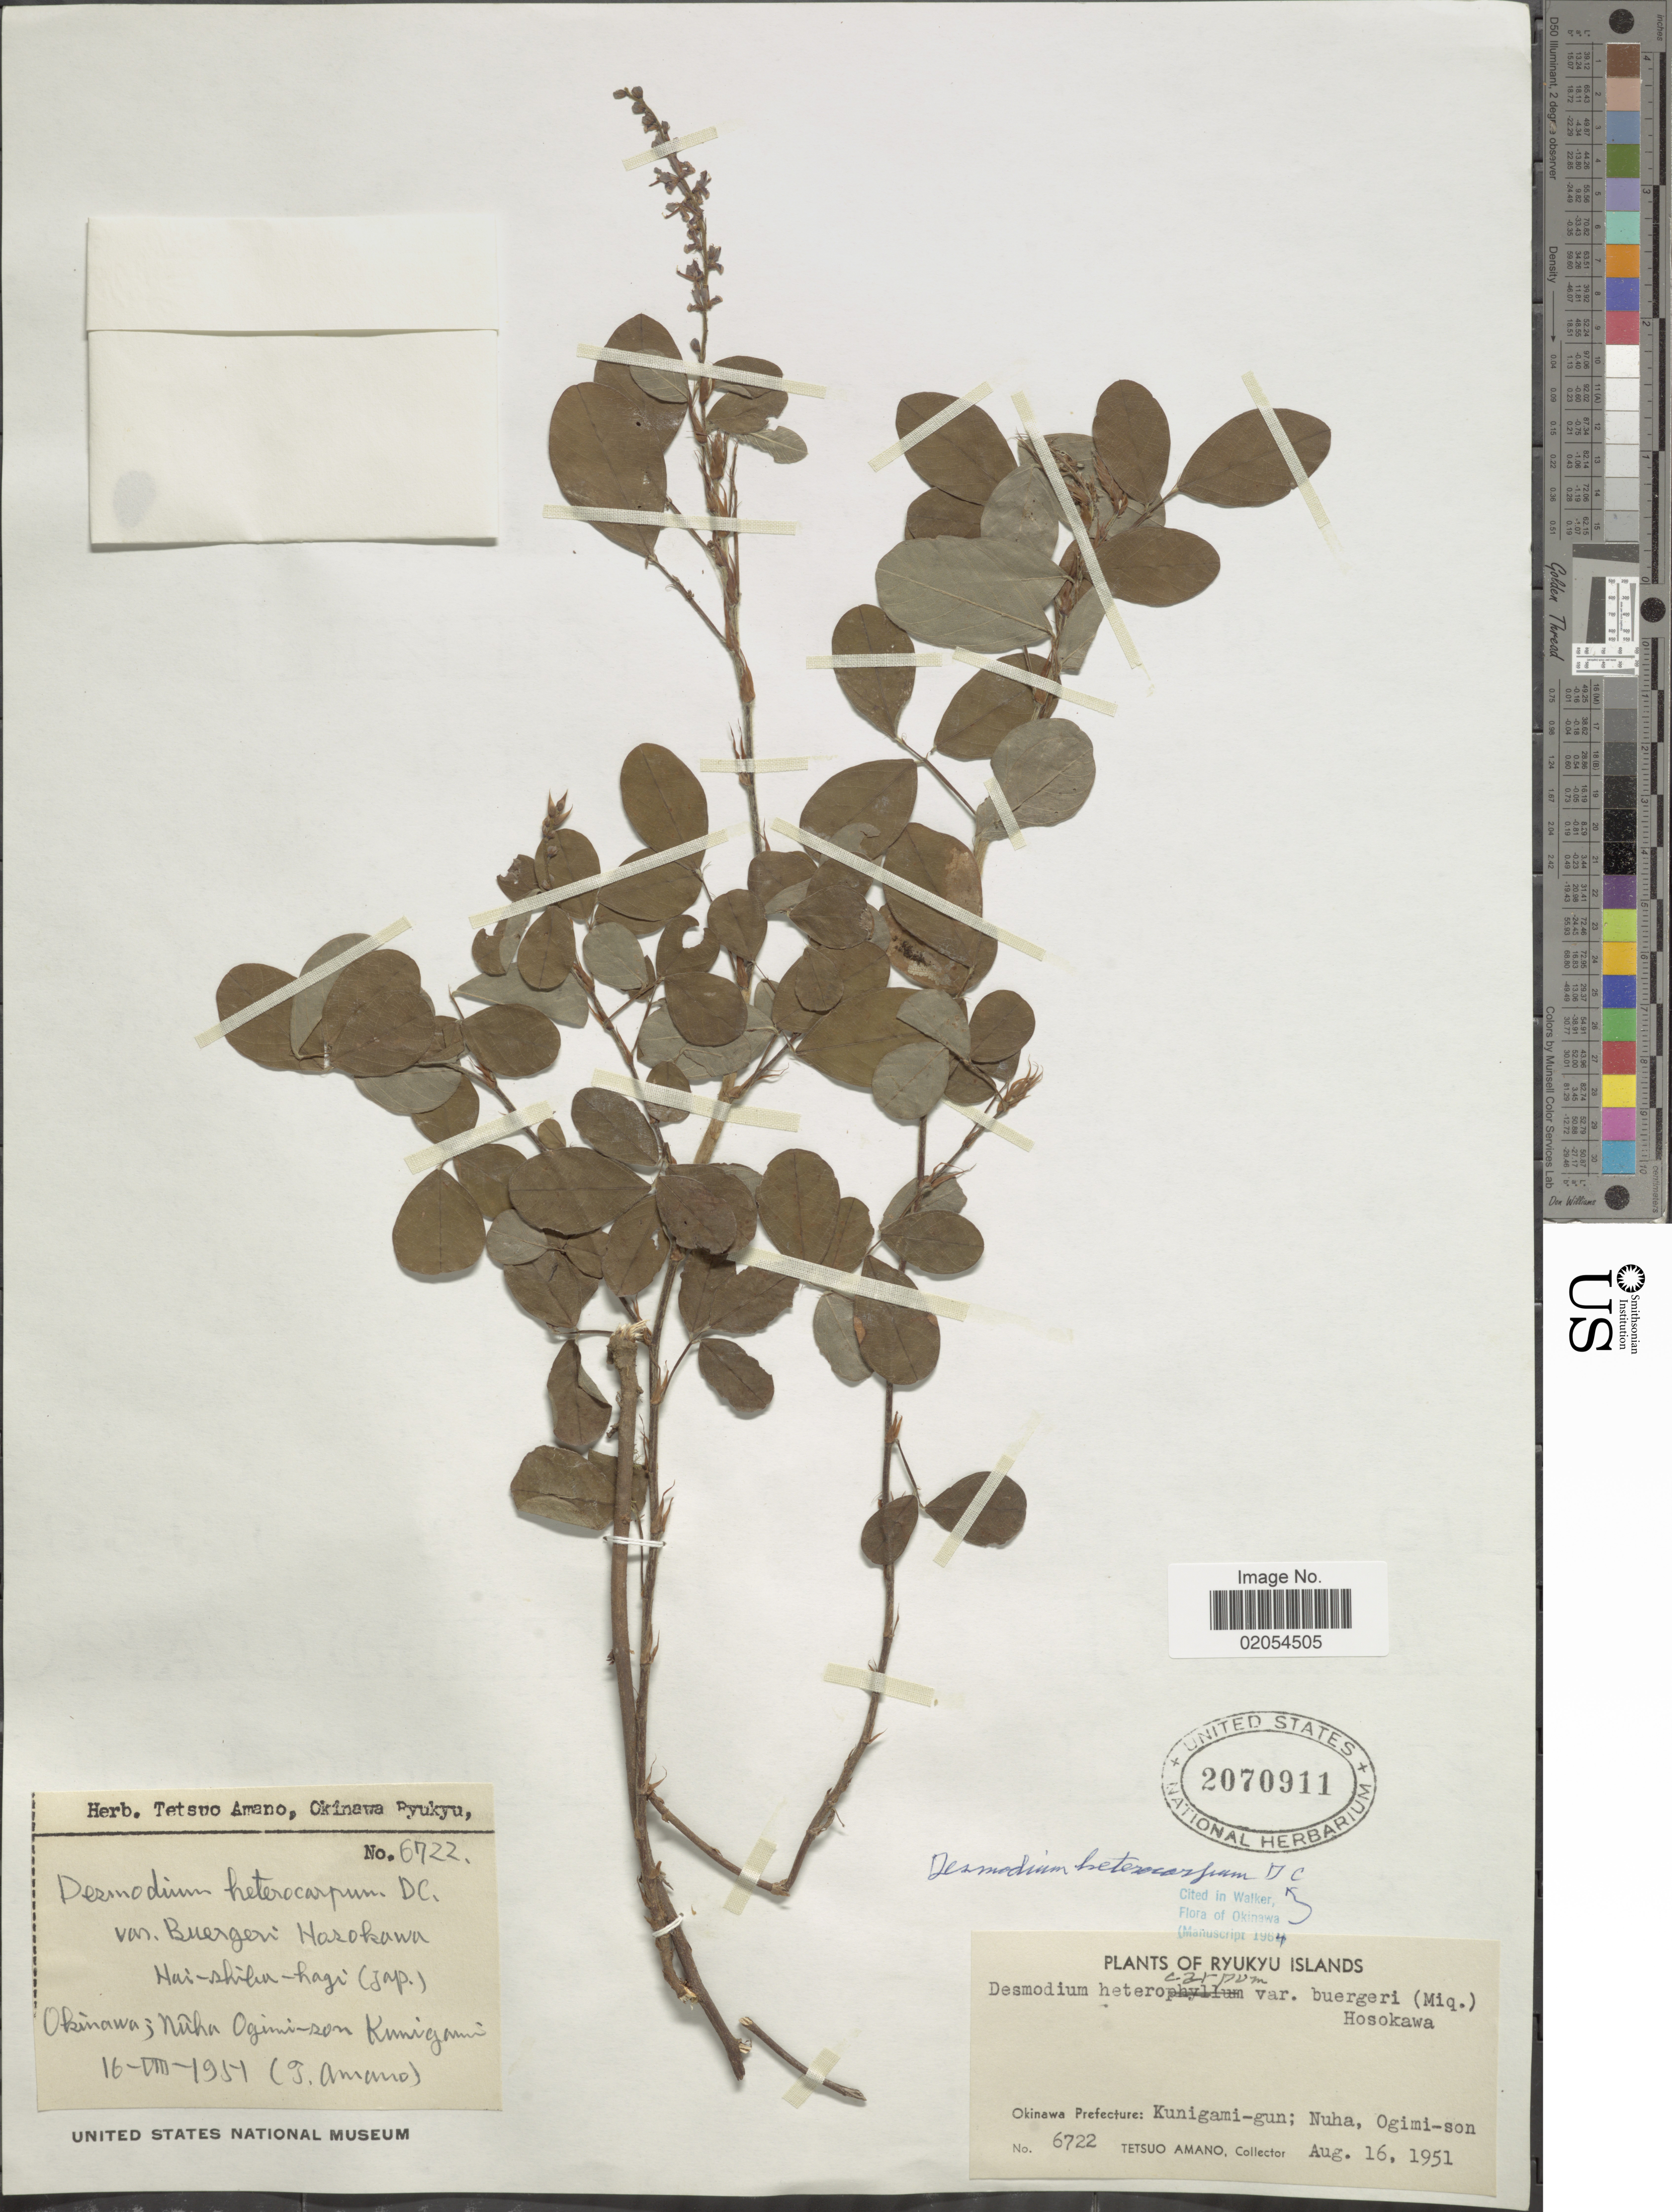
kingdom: Plantae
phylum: Tracheophyta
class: Magnoliopsida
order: Fabales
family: Fabaceae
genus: Grona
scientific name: Grona heterocarpos subsp. heterocarpos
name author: (L.) H. Ohashi & K. Ohashi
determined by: Strong, Mark T., (BOT), Smithsonian Institution - National Museum of Natural History (UNITED STATES)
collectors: T. Amano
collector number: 6722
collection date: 1951-08-16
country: Japan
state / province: Okinawa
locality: Ryukyu Islands; Okinawa Prefecture: Kunigami-gun; Nuha, Ogimi-son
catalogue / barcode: US 2070911